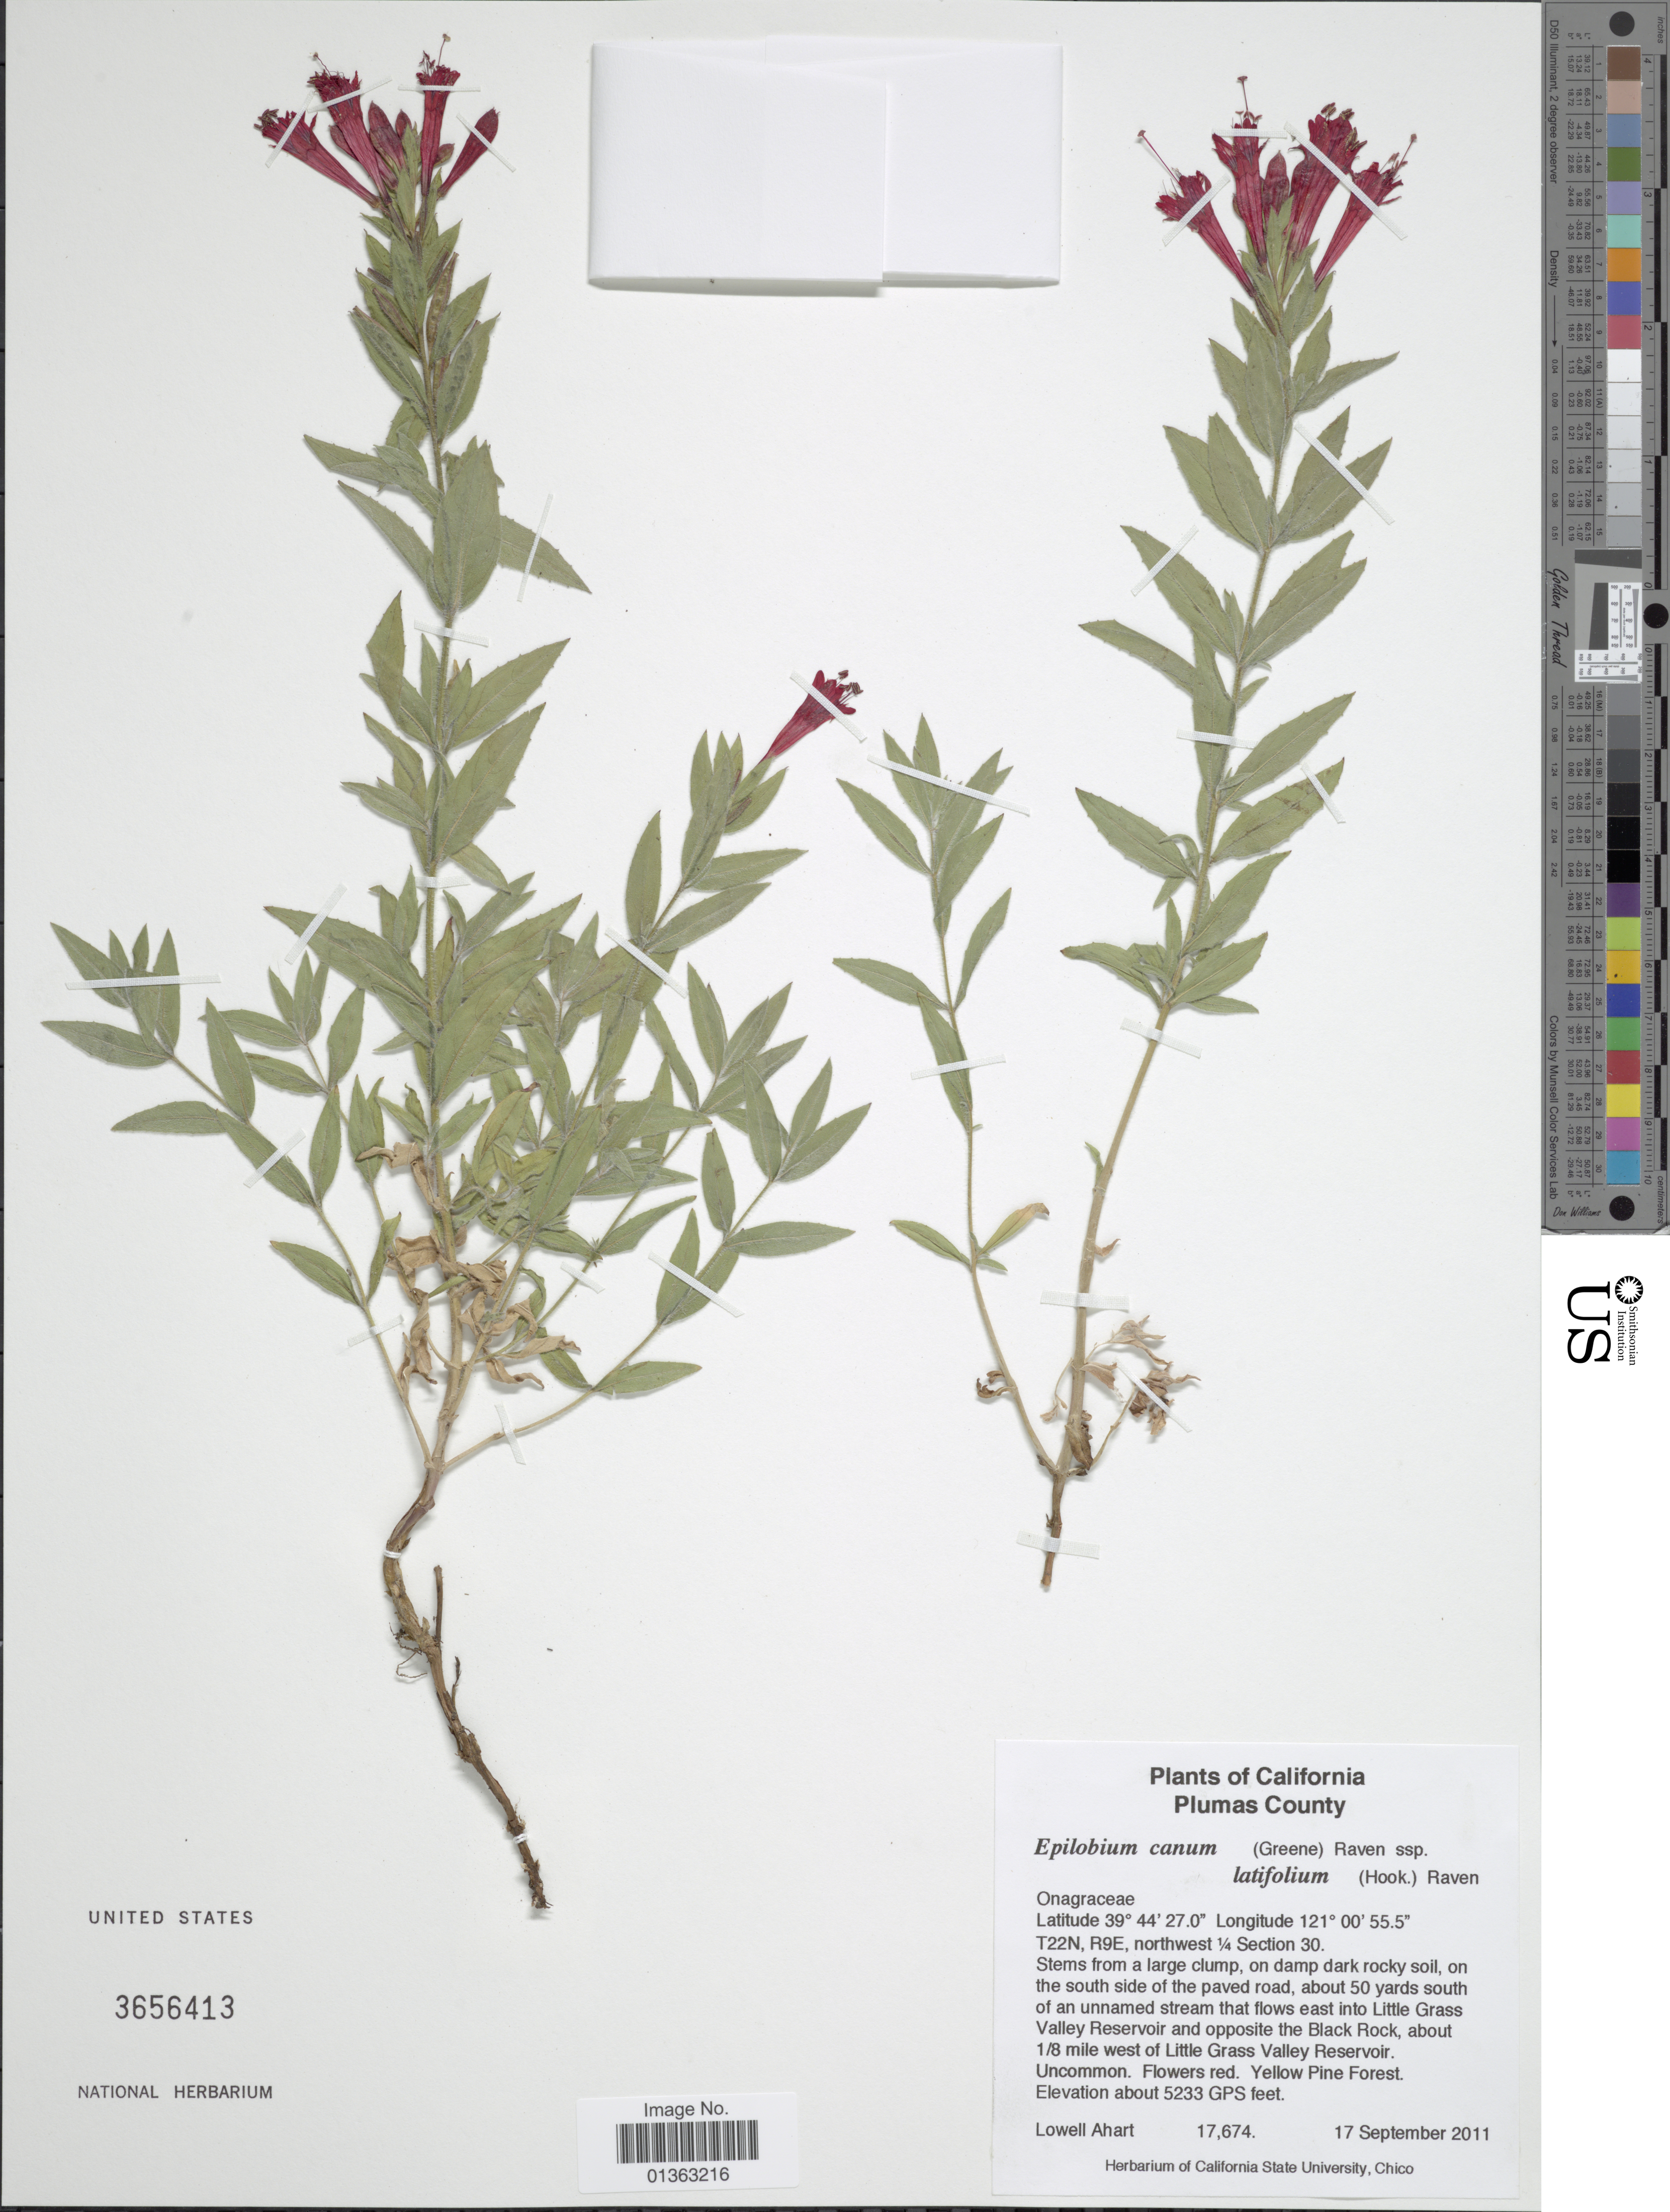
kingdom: Plantae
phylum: Tracheophyta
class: Magnoliopsida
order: Myrtales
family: Onagraceae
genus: Epilobium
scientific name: Epilobium canum subsp. latifolium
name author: (Hook.) P.H. Raven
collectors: L. Ahart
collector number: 17674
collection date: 2011-09-17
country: United States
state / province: California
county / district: Plumas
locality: Plumas County. about 50 yards south of an unnamed stream that flows east into Littole Grass Valley Reservoir and opposite the Black Rock, about 1/8 mile west of Little Grass Valley Reservoir.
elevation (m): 1595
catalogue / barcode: US 3656413